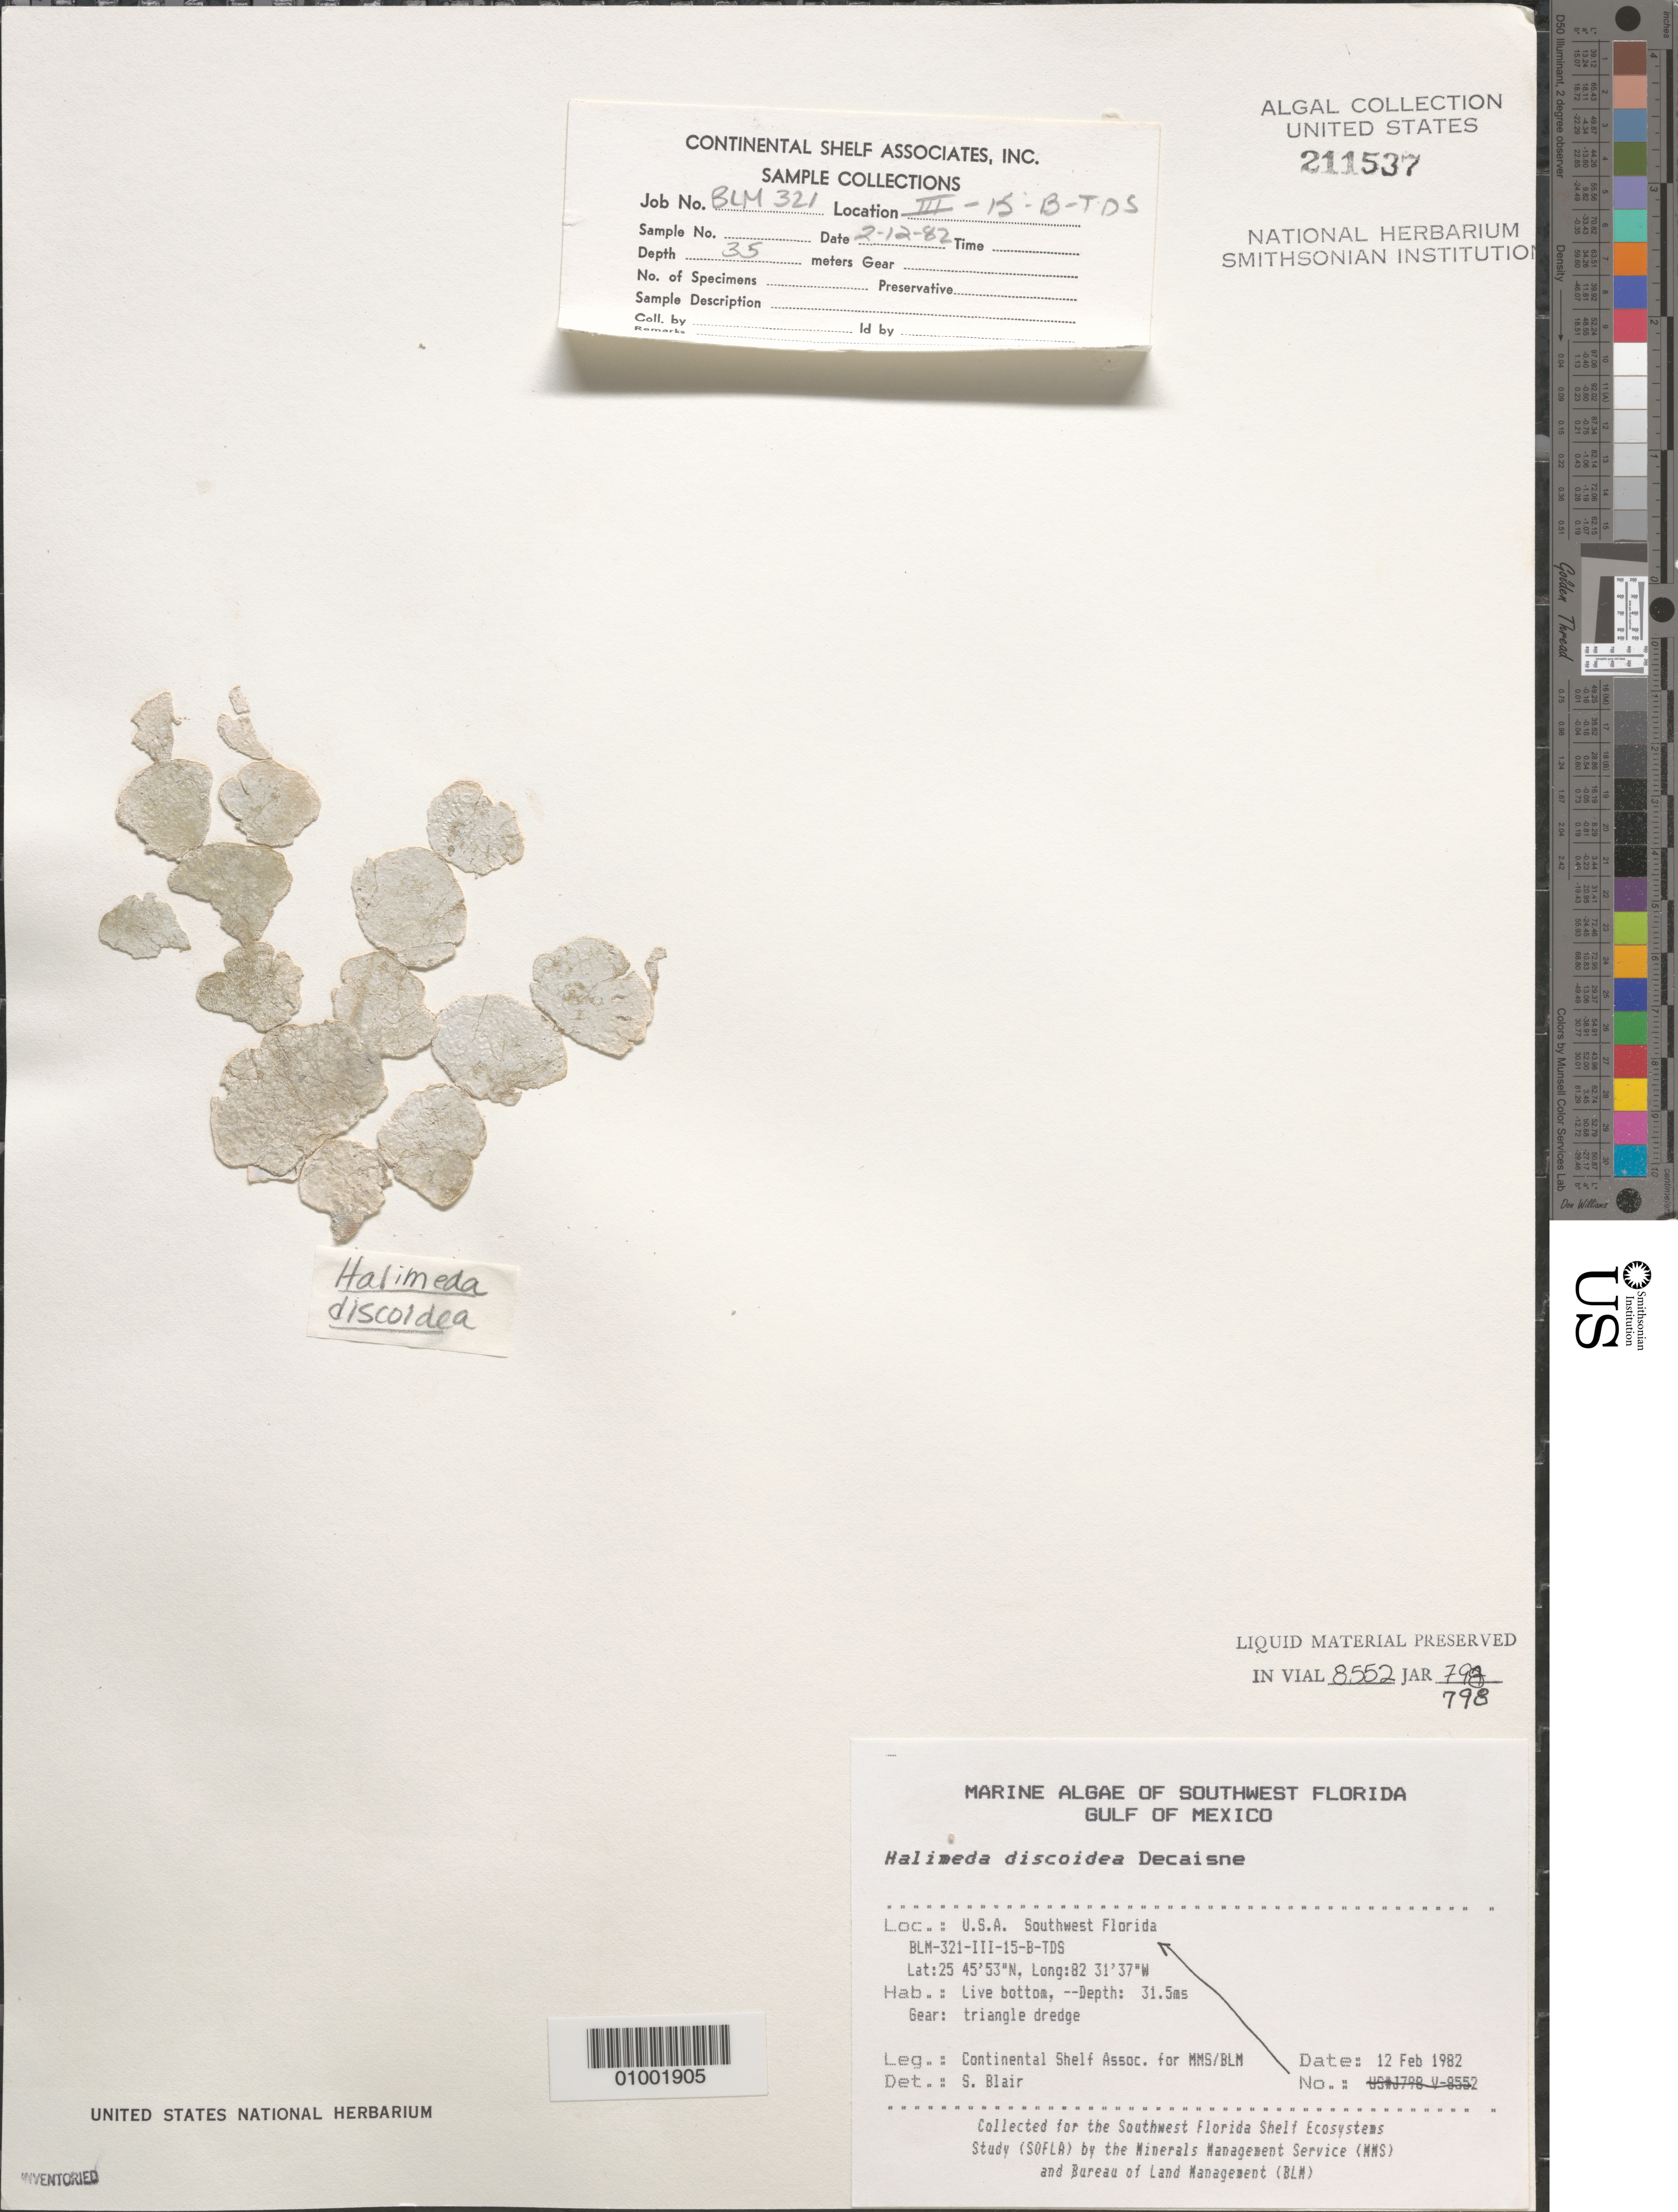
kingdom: Plantae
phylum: Chlorophyta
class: Ulvophyceae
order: Bryopsidales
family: Halimedaceae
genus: Halimeda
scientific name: Halimeda discoidea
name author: Decne.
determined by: Blair, S. M.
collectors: Continental Shelf Associates for the MMS/BLM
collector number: BLM-321-III-15-B-TDS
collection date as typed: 12 Feb 1982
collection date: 1982-02-12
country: United States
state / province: Florida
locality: Gulf of Mexico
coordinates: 25 45'53"N, 82 31'37"W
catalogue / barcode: US 211537